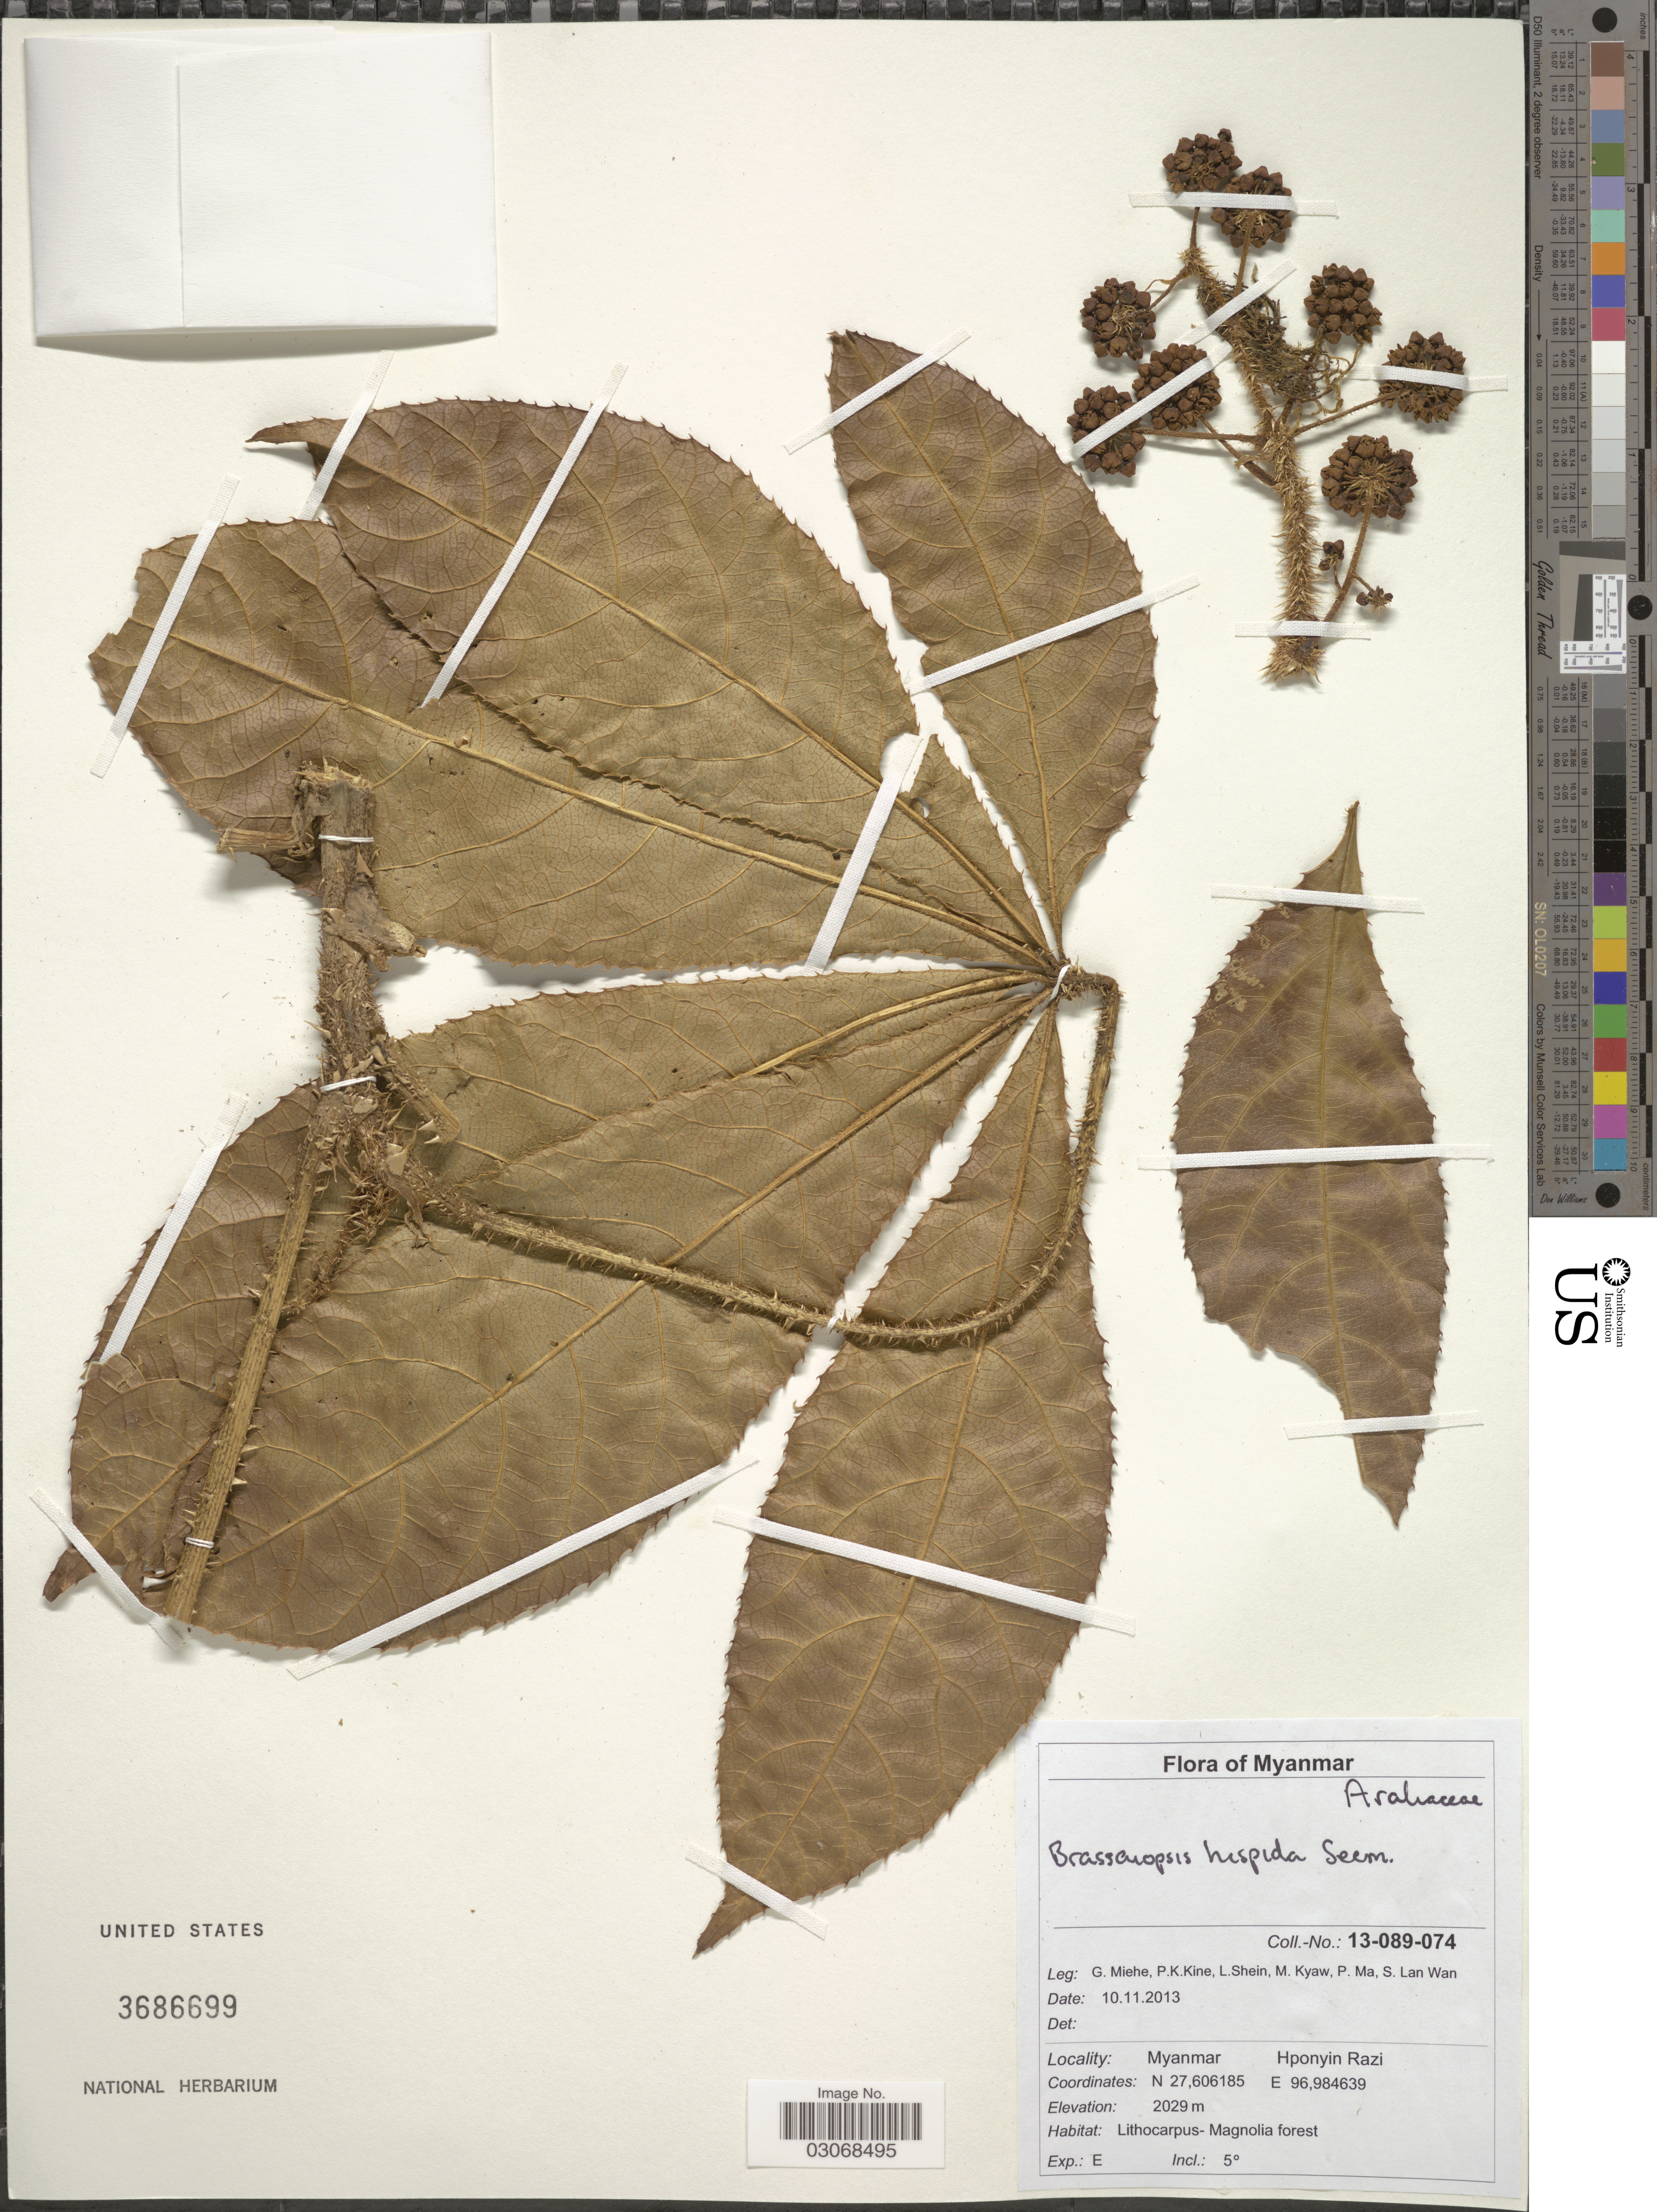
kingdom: Plantae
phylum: Tracheophyta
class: Magnoliopsida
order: Apiales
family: Araliaceae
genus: Brassaiopsis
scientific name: Brassaiopsis hispida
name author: Seem.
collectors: G. Miehe, P. Kine, L. Shein, M. Kyaw & et al.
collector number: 13-089-074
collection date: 2013-11-10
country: Myanmar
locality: Hponyin Razi.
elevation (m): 2029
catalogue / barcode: US 3686699